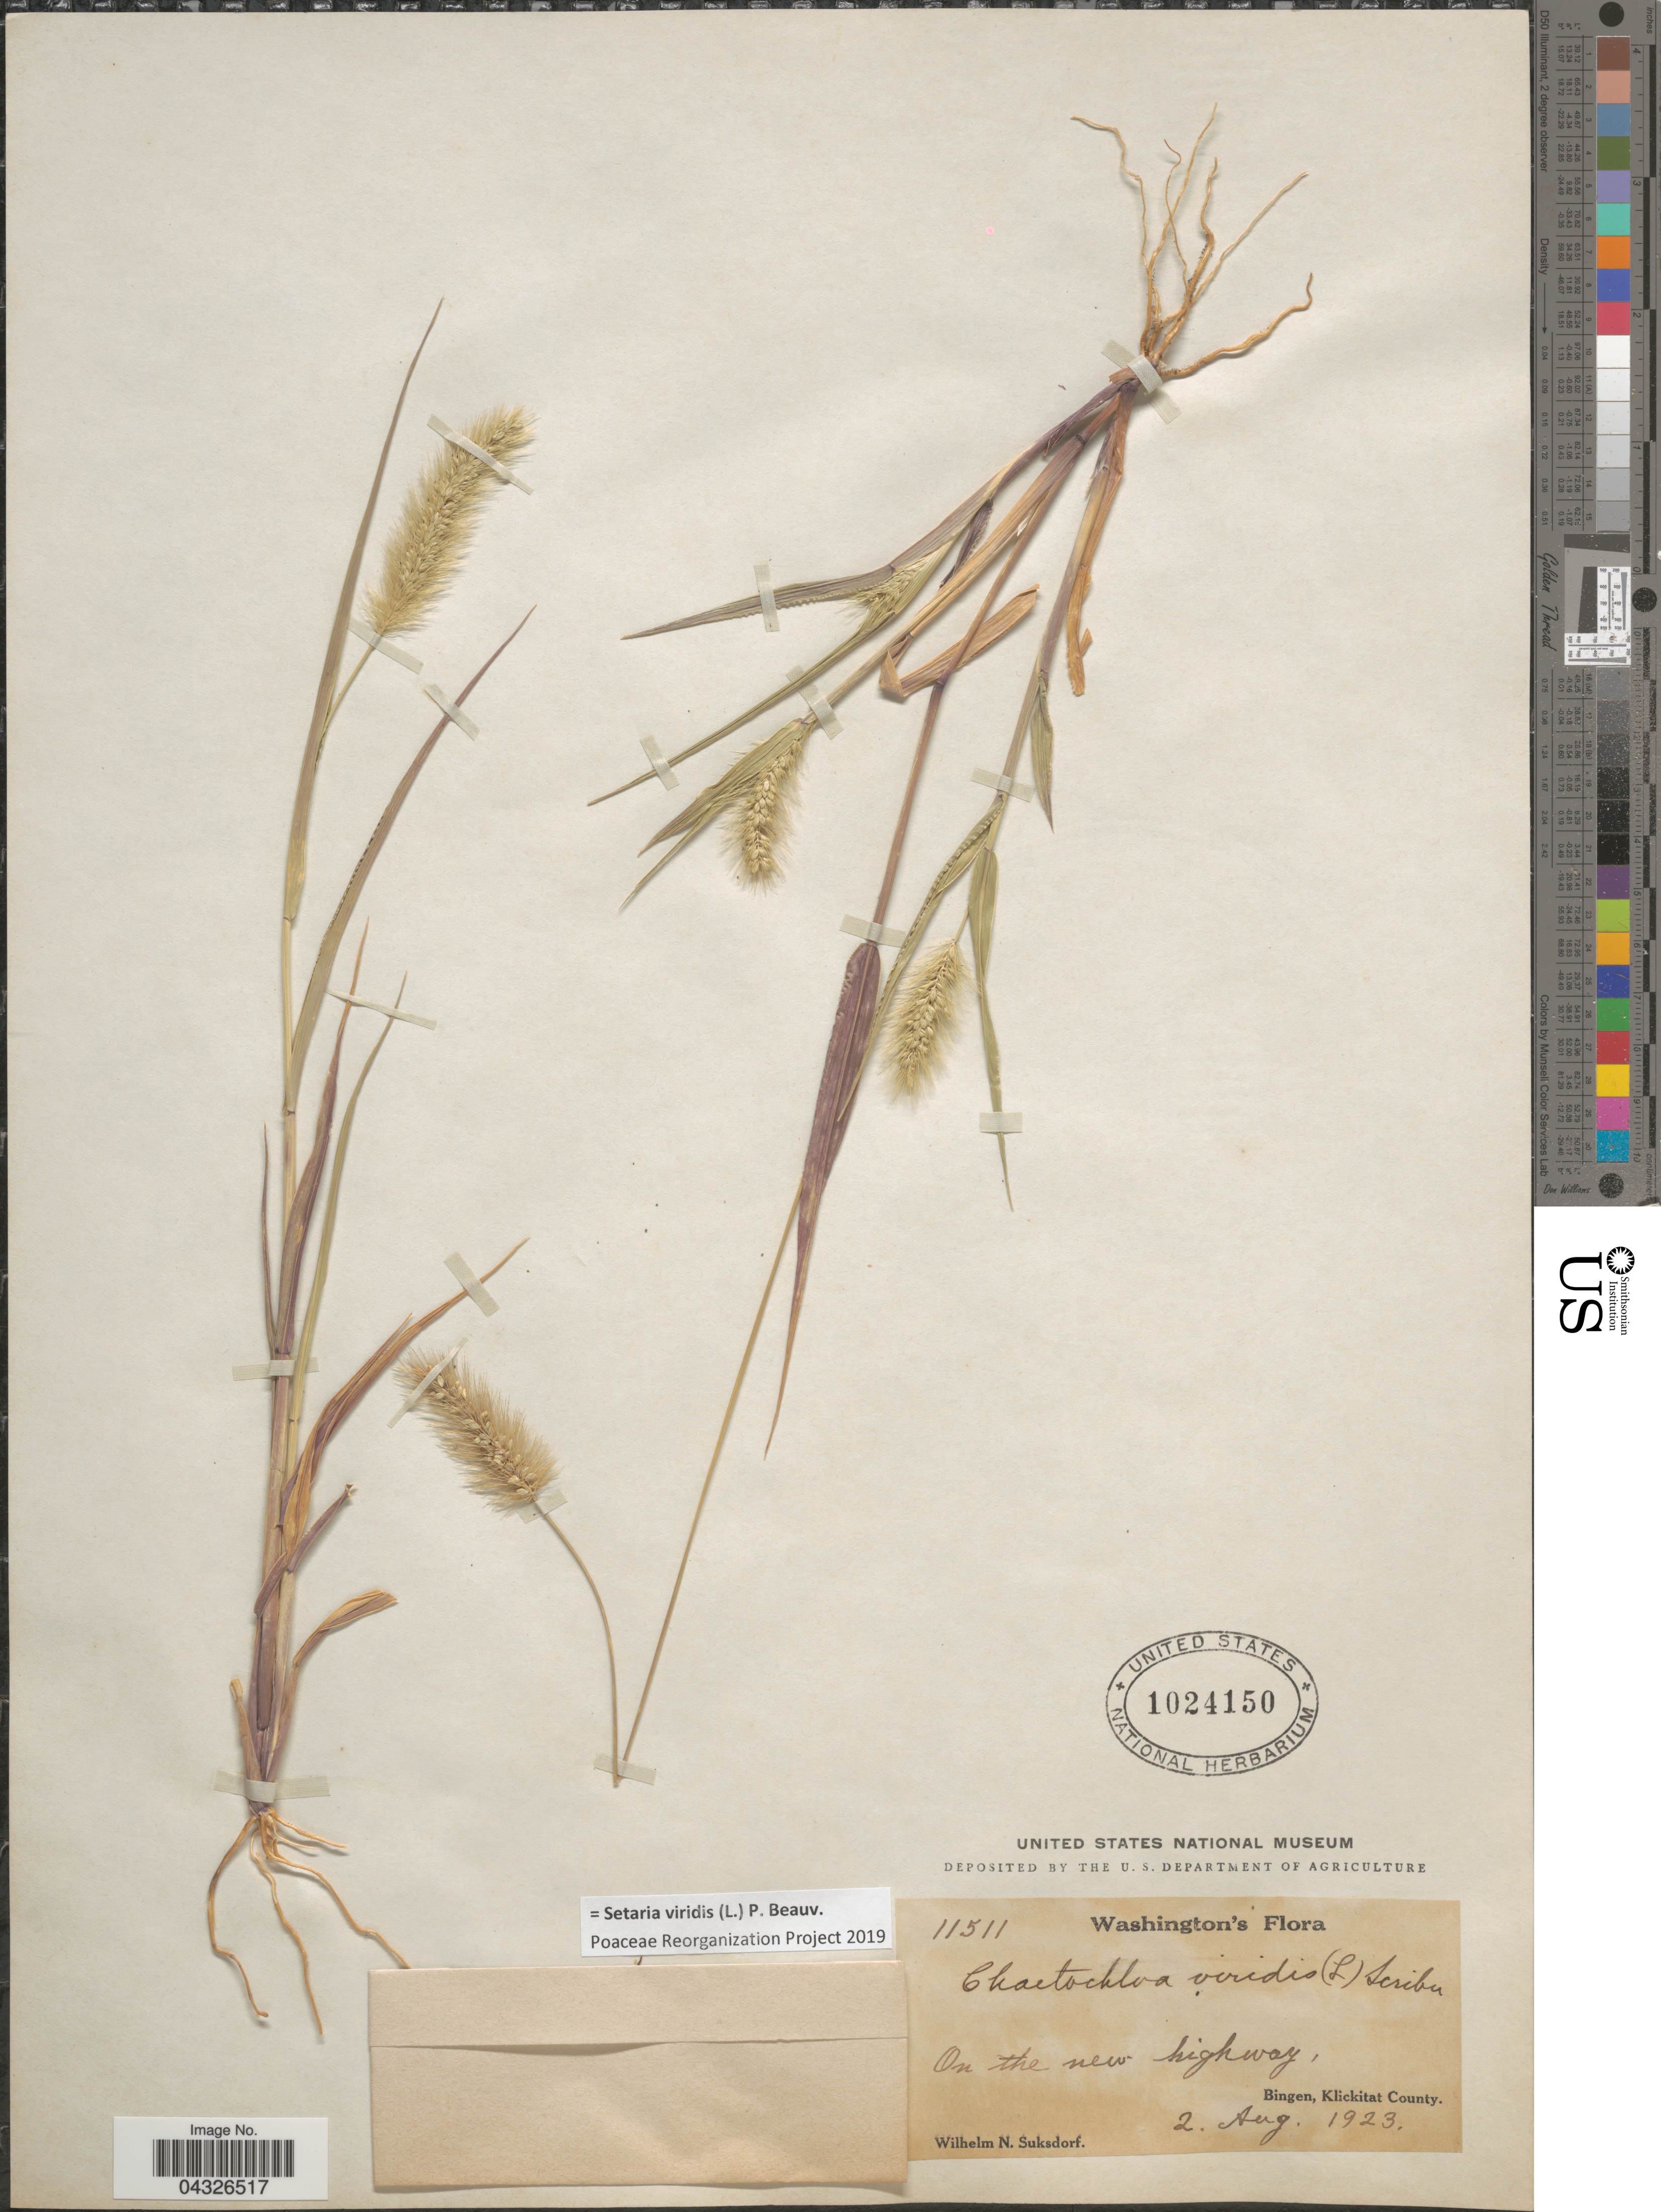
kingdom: Plantae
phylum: Tracheophyta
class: Liliopsida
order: Poales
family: Poaceae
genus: Setaria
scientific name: Setaria viridis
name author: (L.) P. Beauv.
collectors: W. N. Suksdorf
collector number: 11511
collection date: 1923-08-02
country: United States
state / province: Washington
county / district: Klickitat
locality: On the new highway, Bingen, Klickitat County.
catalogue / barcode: US 1024150